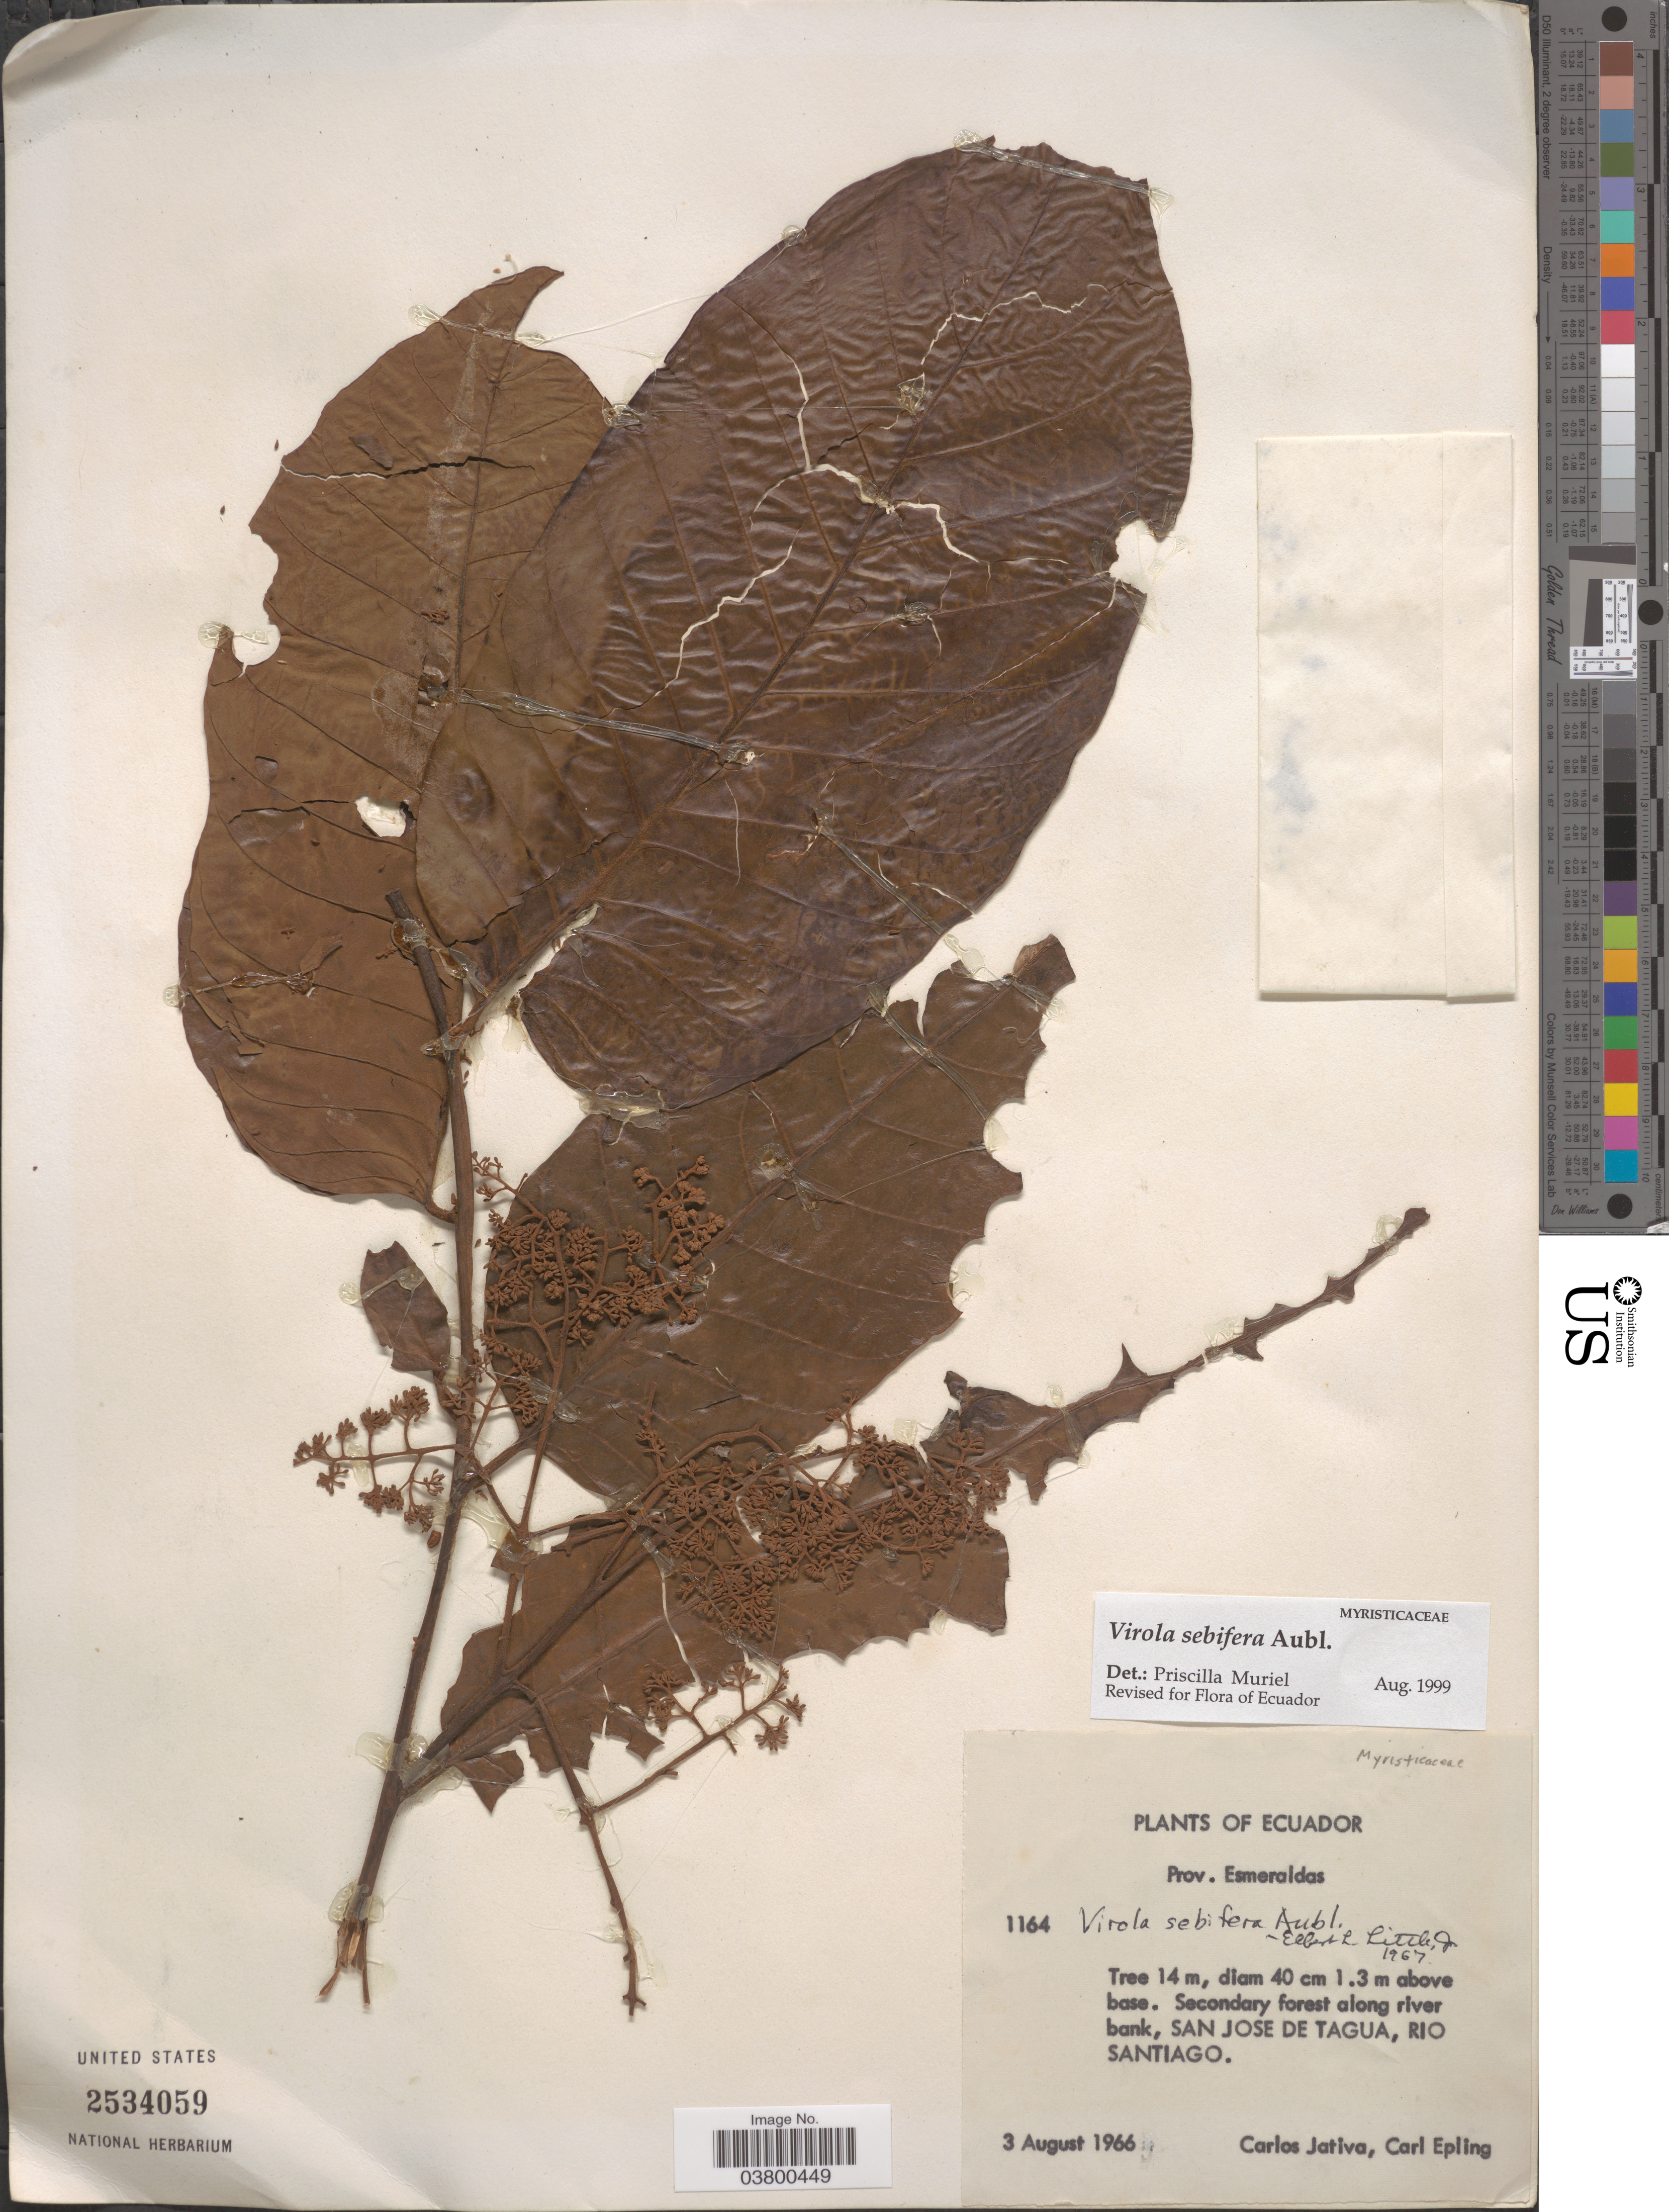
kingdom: Plantae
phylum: Tracheophyta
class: Magnoliopsida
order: Magnoliales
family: Myristicaceae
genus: Virola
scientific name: Virola sebifera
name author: Aubl.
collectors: C. D. Játiva & C. C. Epling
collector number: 1164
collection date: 1966-08-03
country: Ecuador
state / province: Esmeraldas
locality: Secondary forest along river bank, San Jose de Tagua, Rio Santiago.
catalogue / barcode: US 2534059